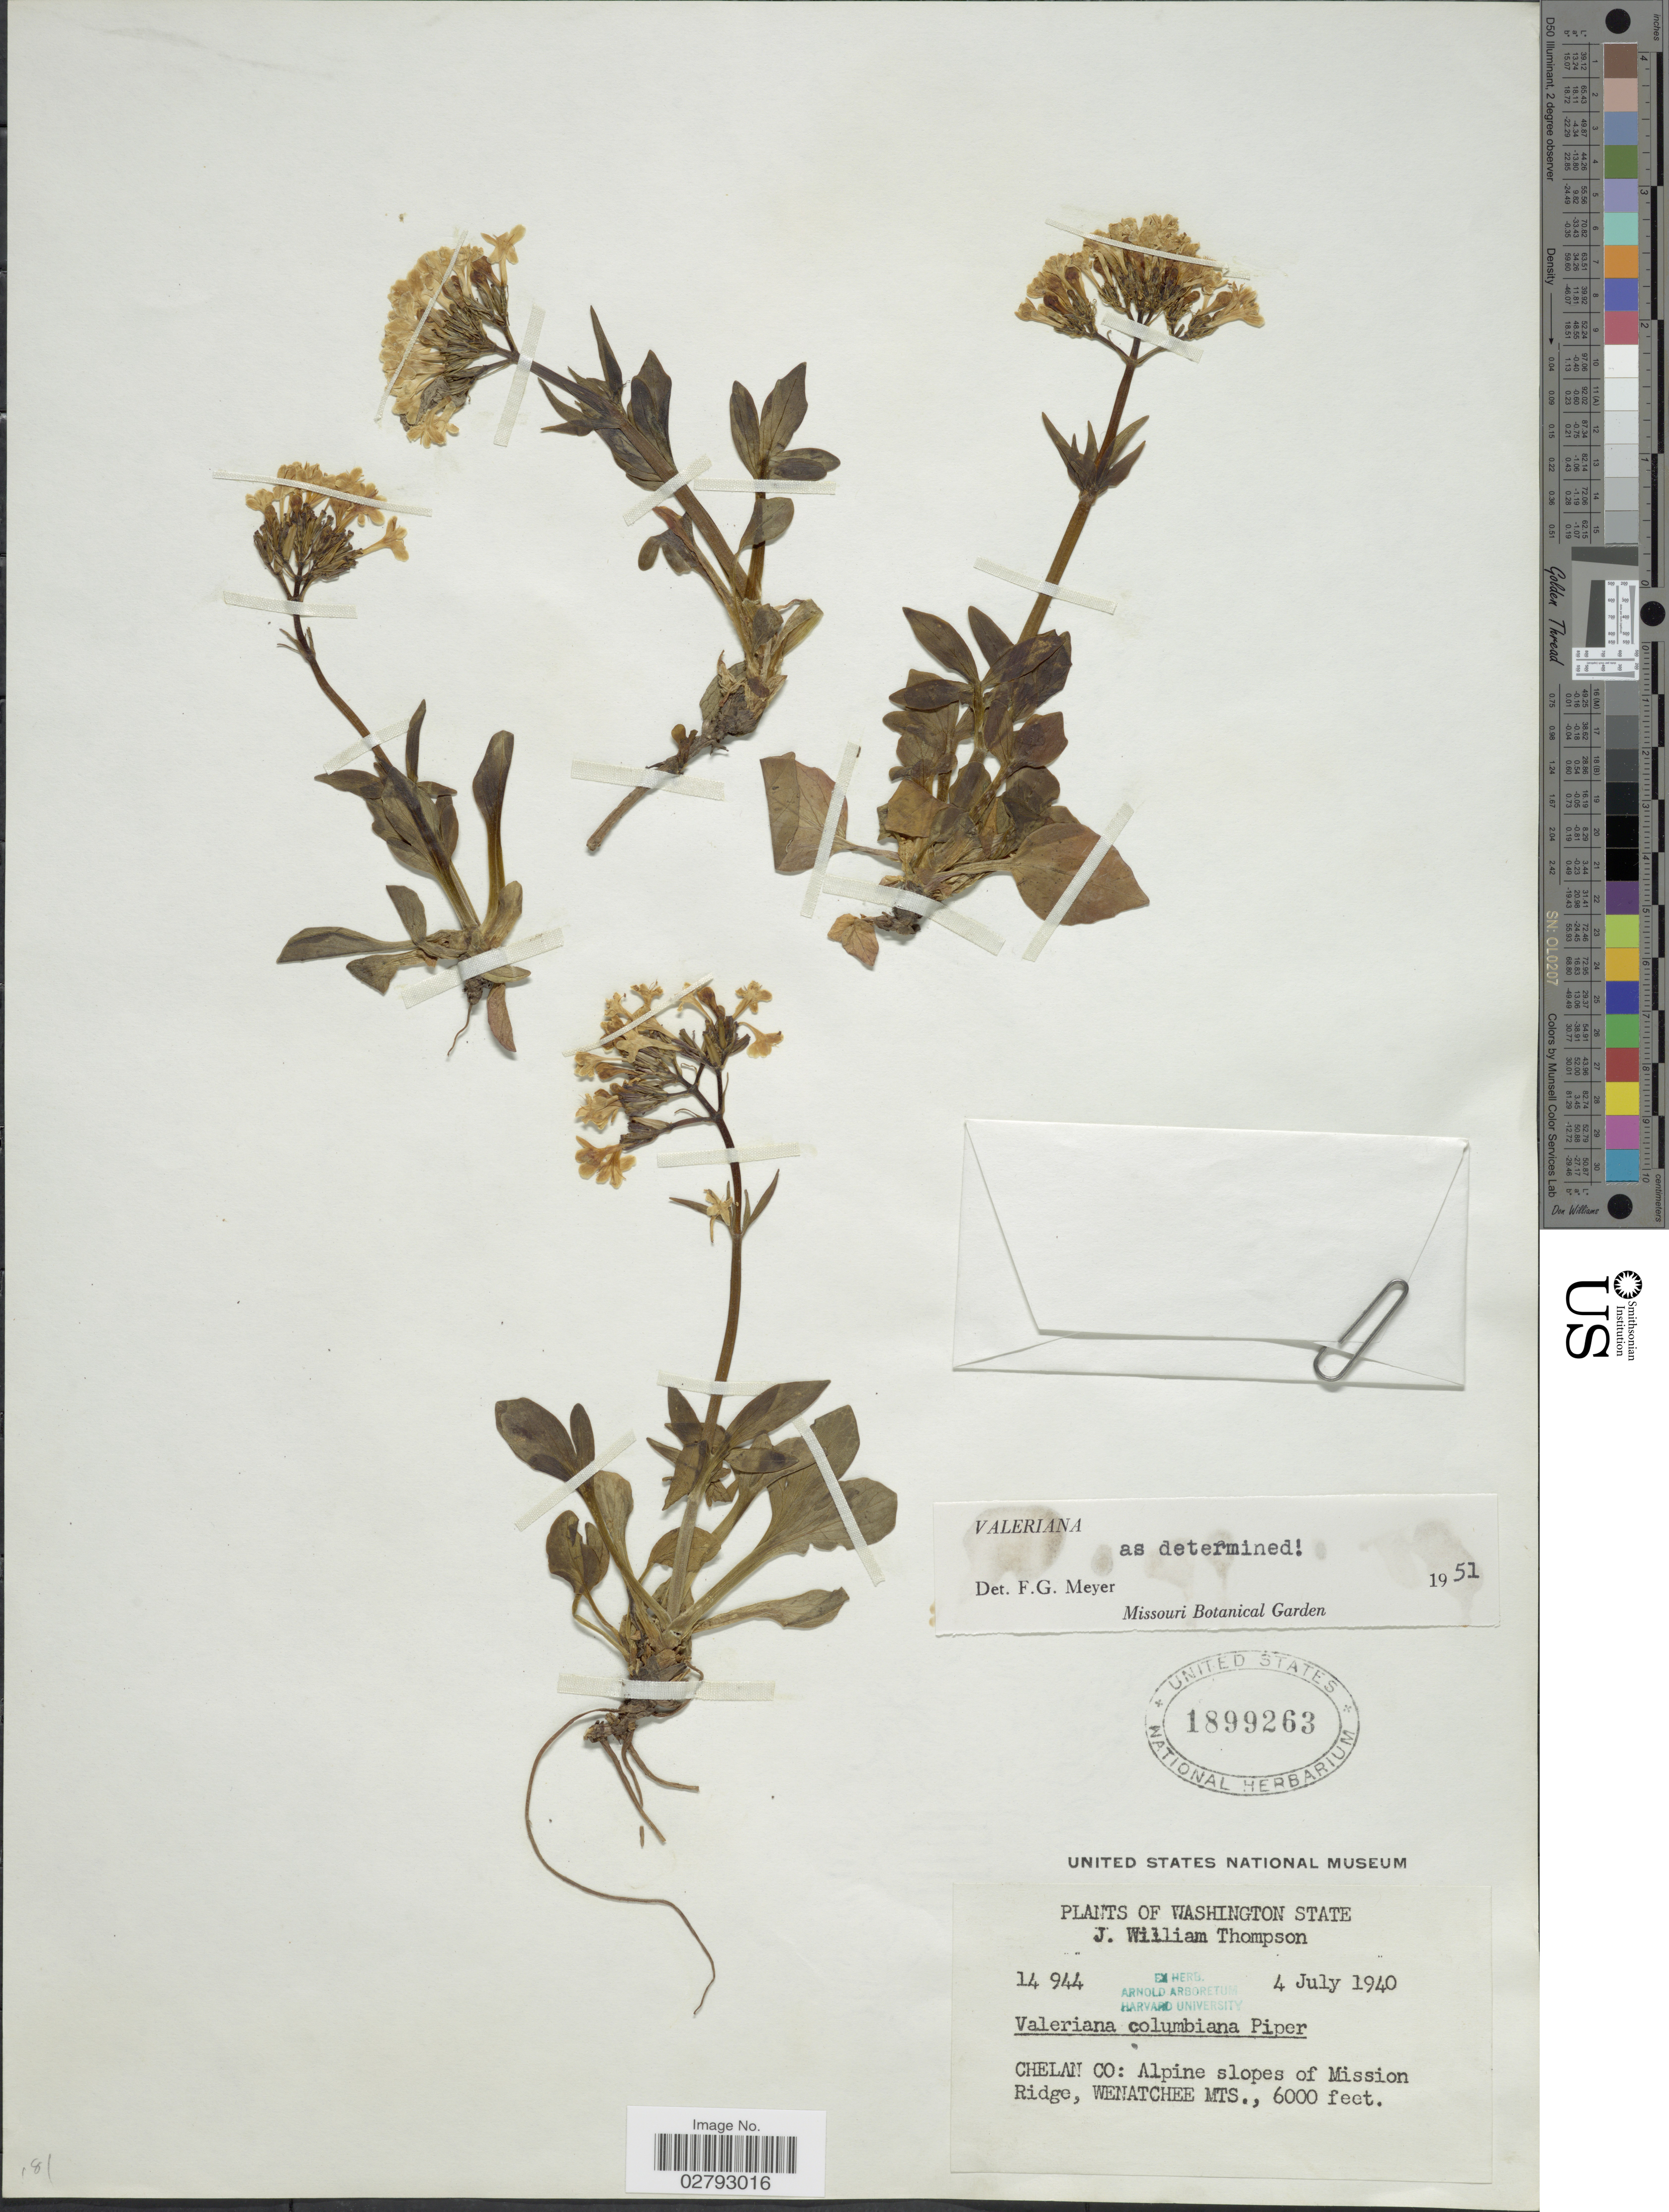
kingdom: Plantae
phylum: Tracheophyta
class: Magnoliopsida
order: Dipsacales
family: Caprifoliaceae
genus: Valeriana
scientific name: Valeriana columbiana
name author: Piper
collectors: J. W. Thompson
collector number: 14944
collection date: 1940-07-04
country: United States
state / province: Washington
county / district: Chelan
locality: Chelan Co: Alpine slopes of Mission Ridge, Wenatchee Mts.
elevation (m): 1829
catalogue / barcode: US 1899263